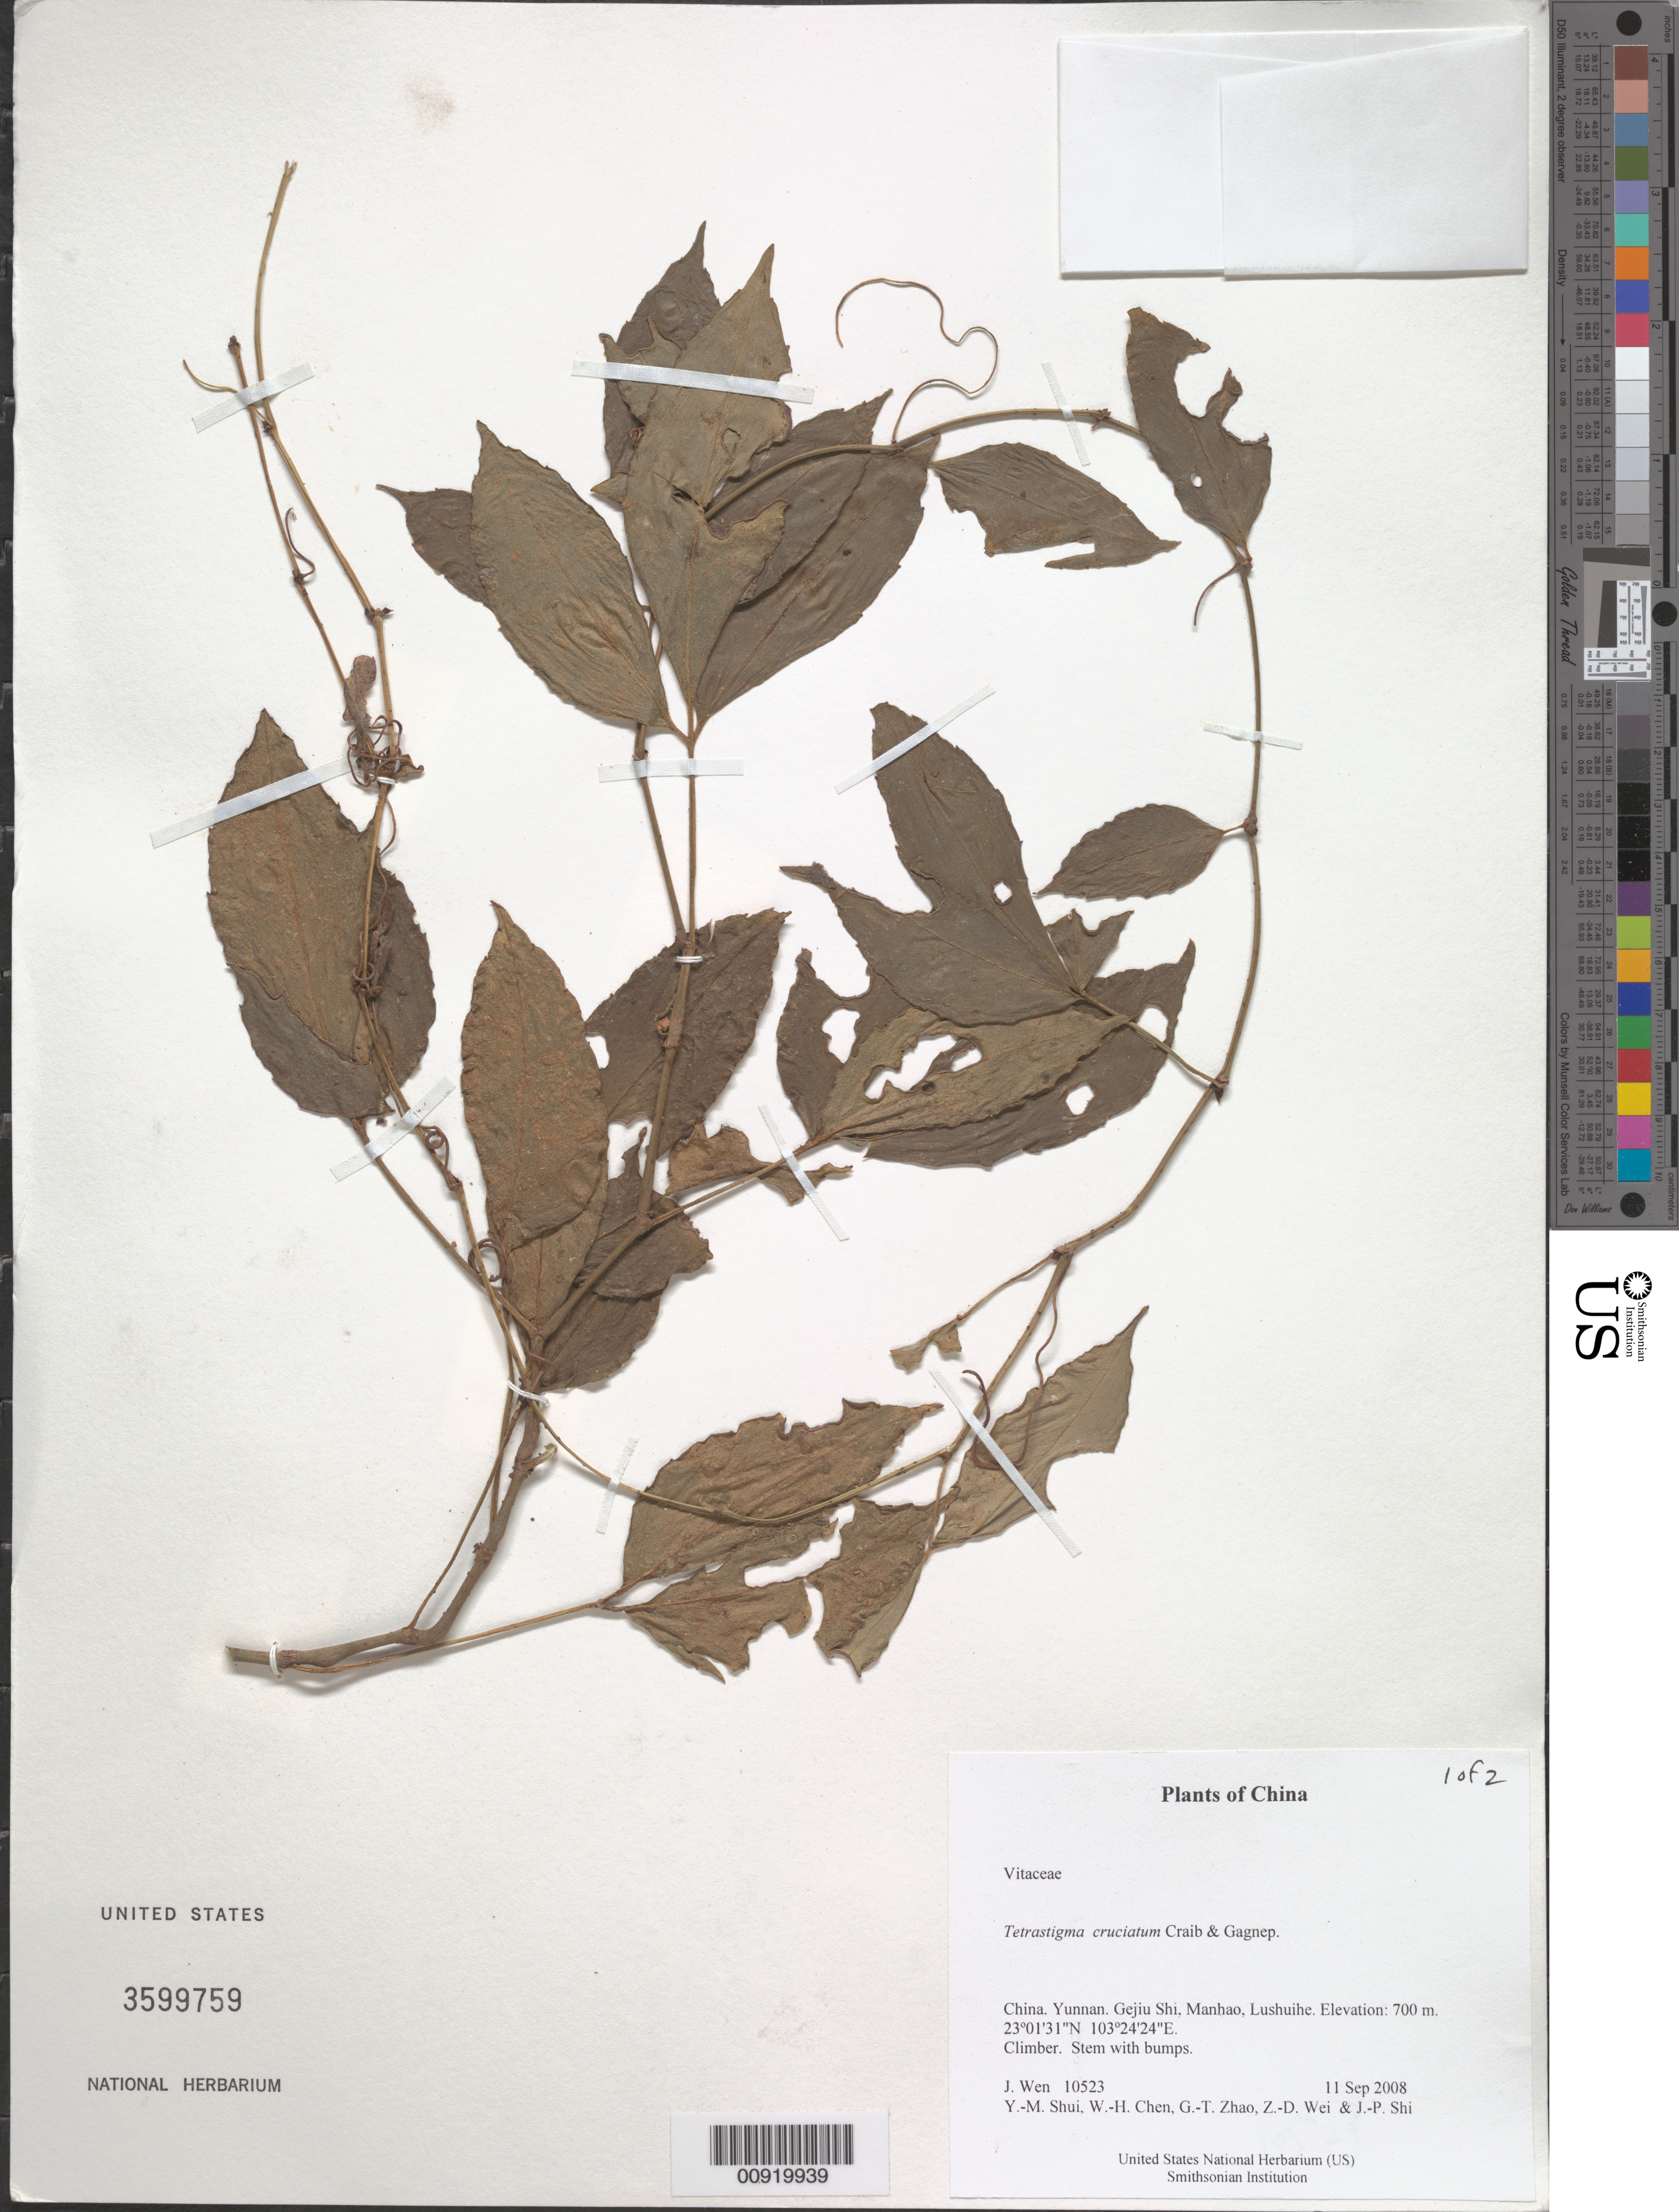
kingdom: Plantae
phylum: Tracheophyta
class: Magnoliopsida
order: Vitales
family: Vitaceae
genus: Tetrastigma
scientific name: Tetrastigma cruciatum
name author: Craib & Gagnep.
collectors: J. Wen, Y. Shui, W. Chen, G. Zhao & et al.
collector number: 10523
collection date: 2008-09-11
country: China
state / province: Yunnan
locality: Gejiu Shi, Manhao, Lushuihe.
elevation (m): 700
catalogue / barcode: US 3599759